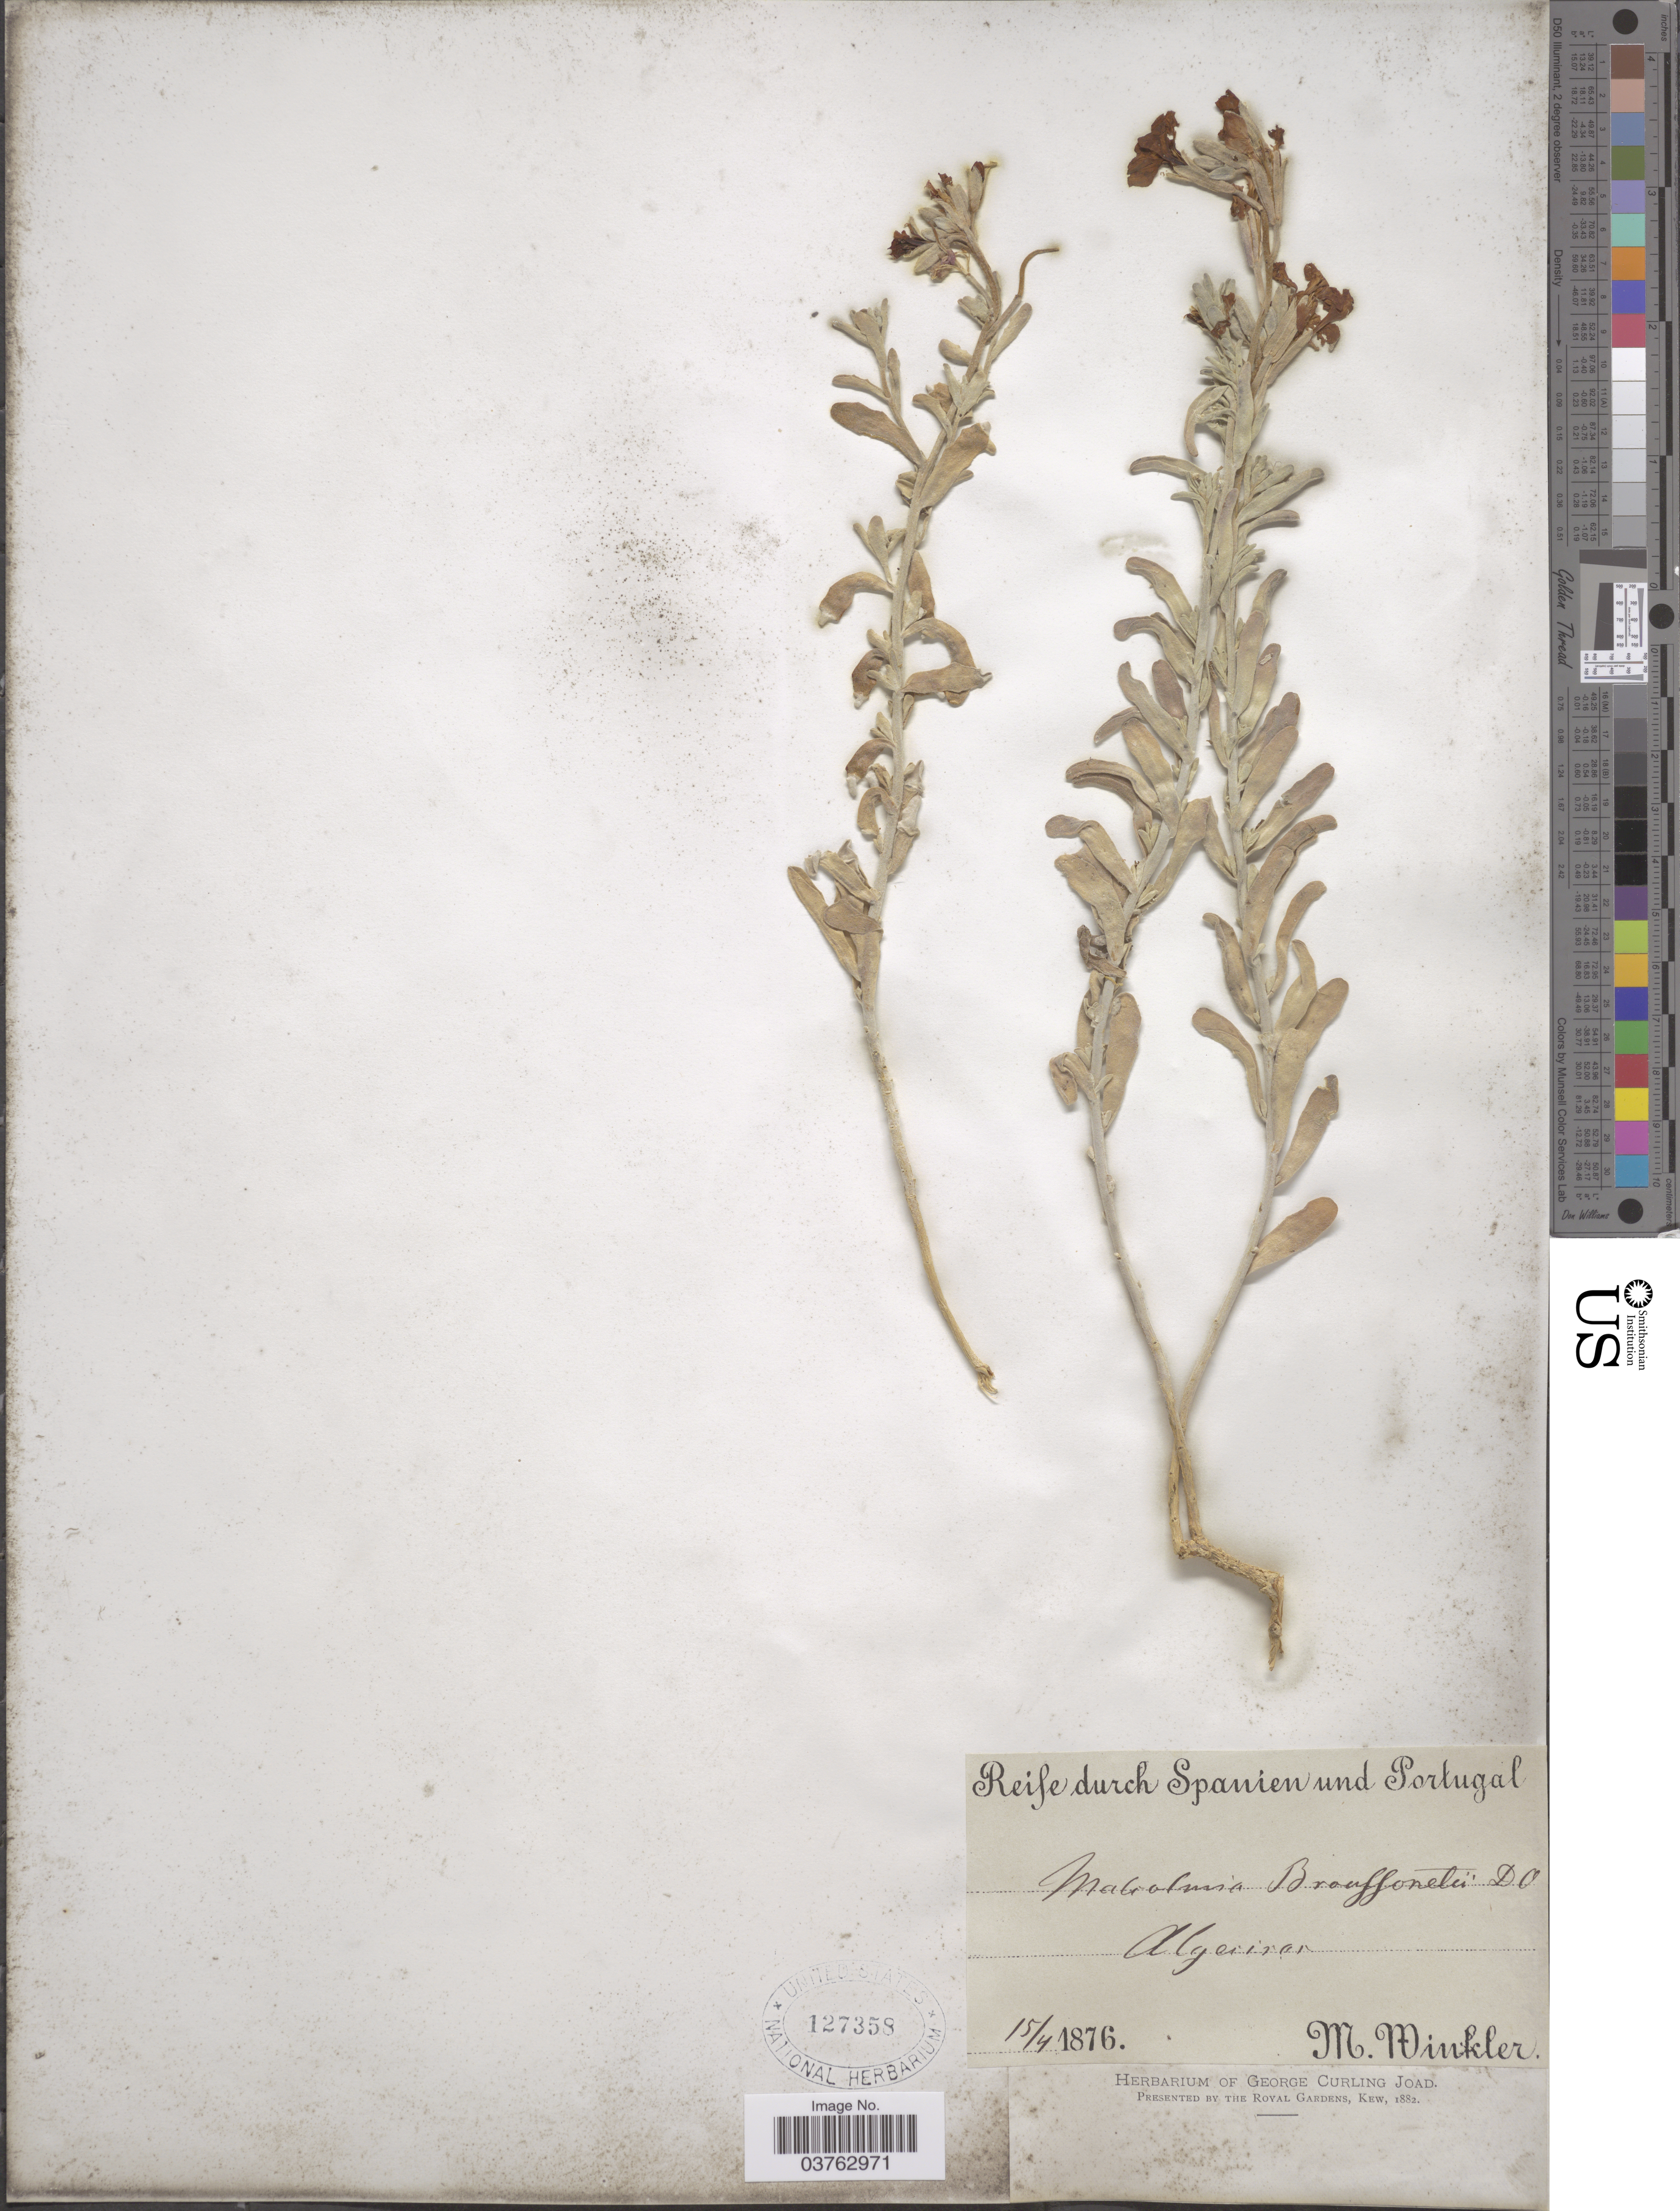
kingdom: Plantae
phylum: Tracheophyta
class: Magnoliopsida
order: Brassicales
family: Brassicaceae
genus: Malcolmia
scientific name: Malcolmia broussonetii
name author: DC.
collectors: M. Winkler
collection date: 1876-04-15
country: Spain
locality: Algeciras.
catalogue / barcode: US 127358